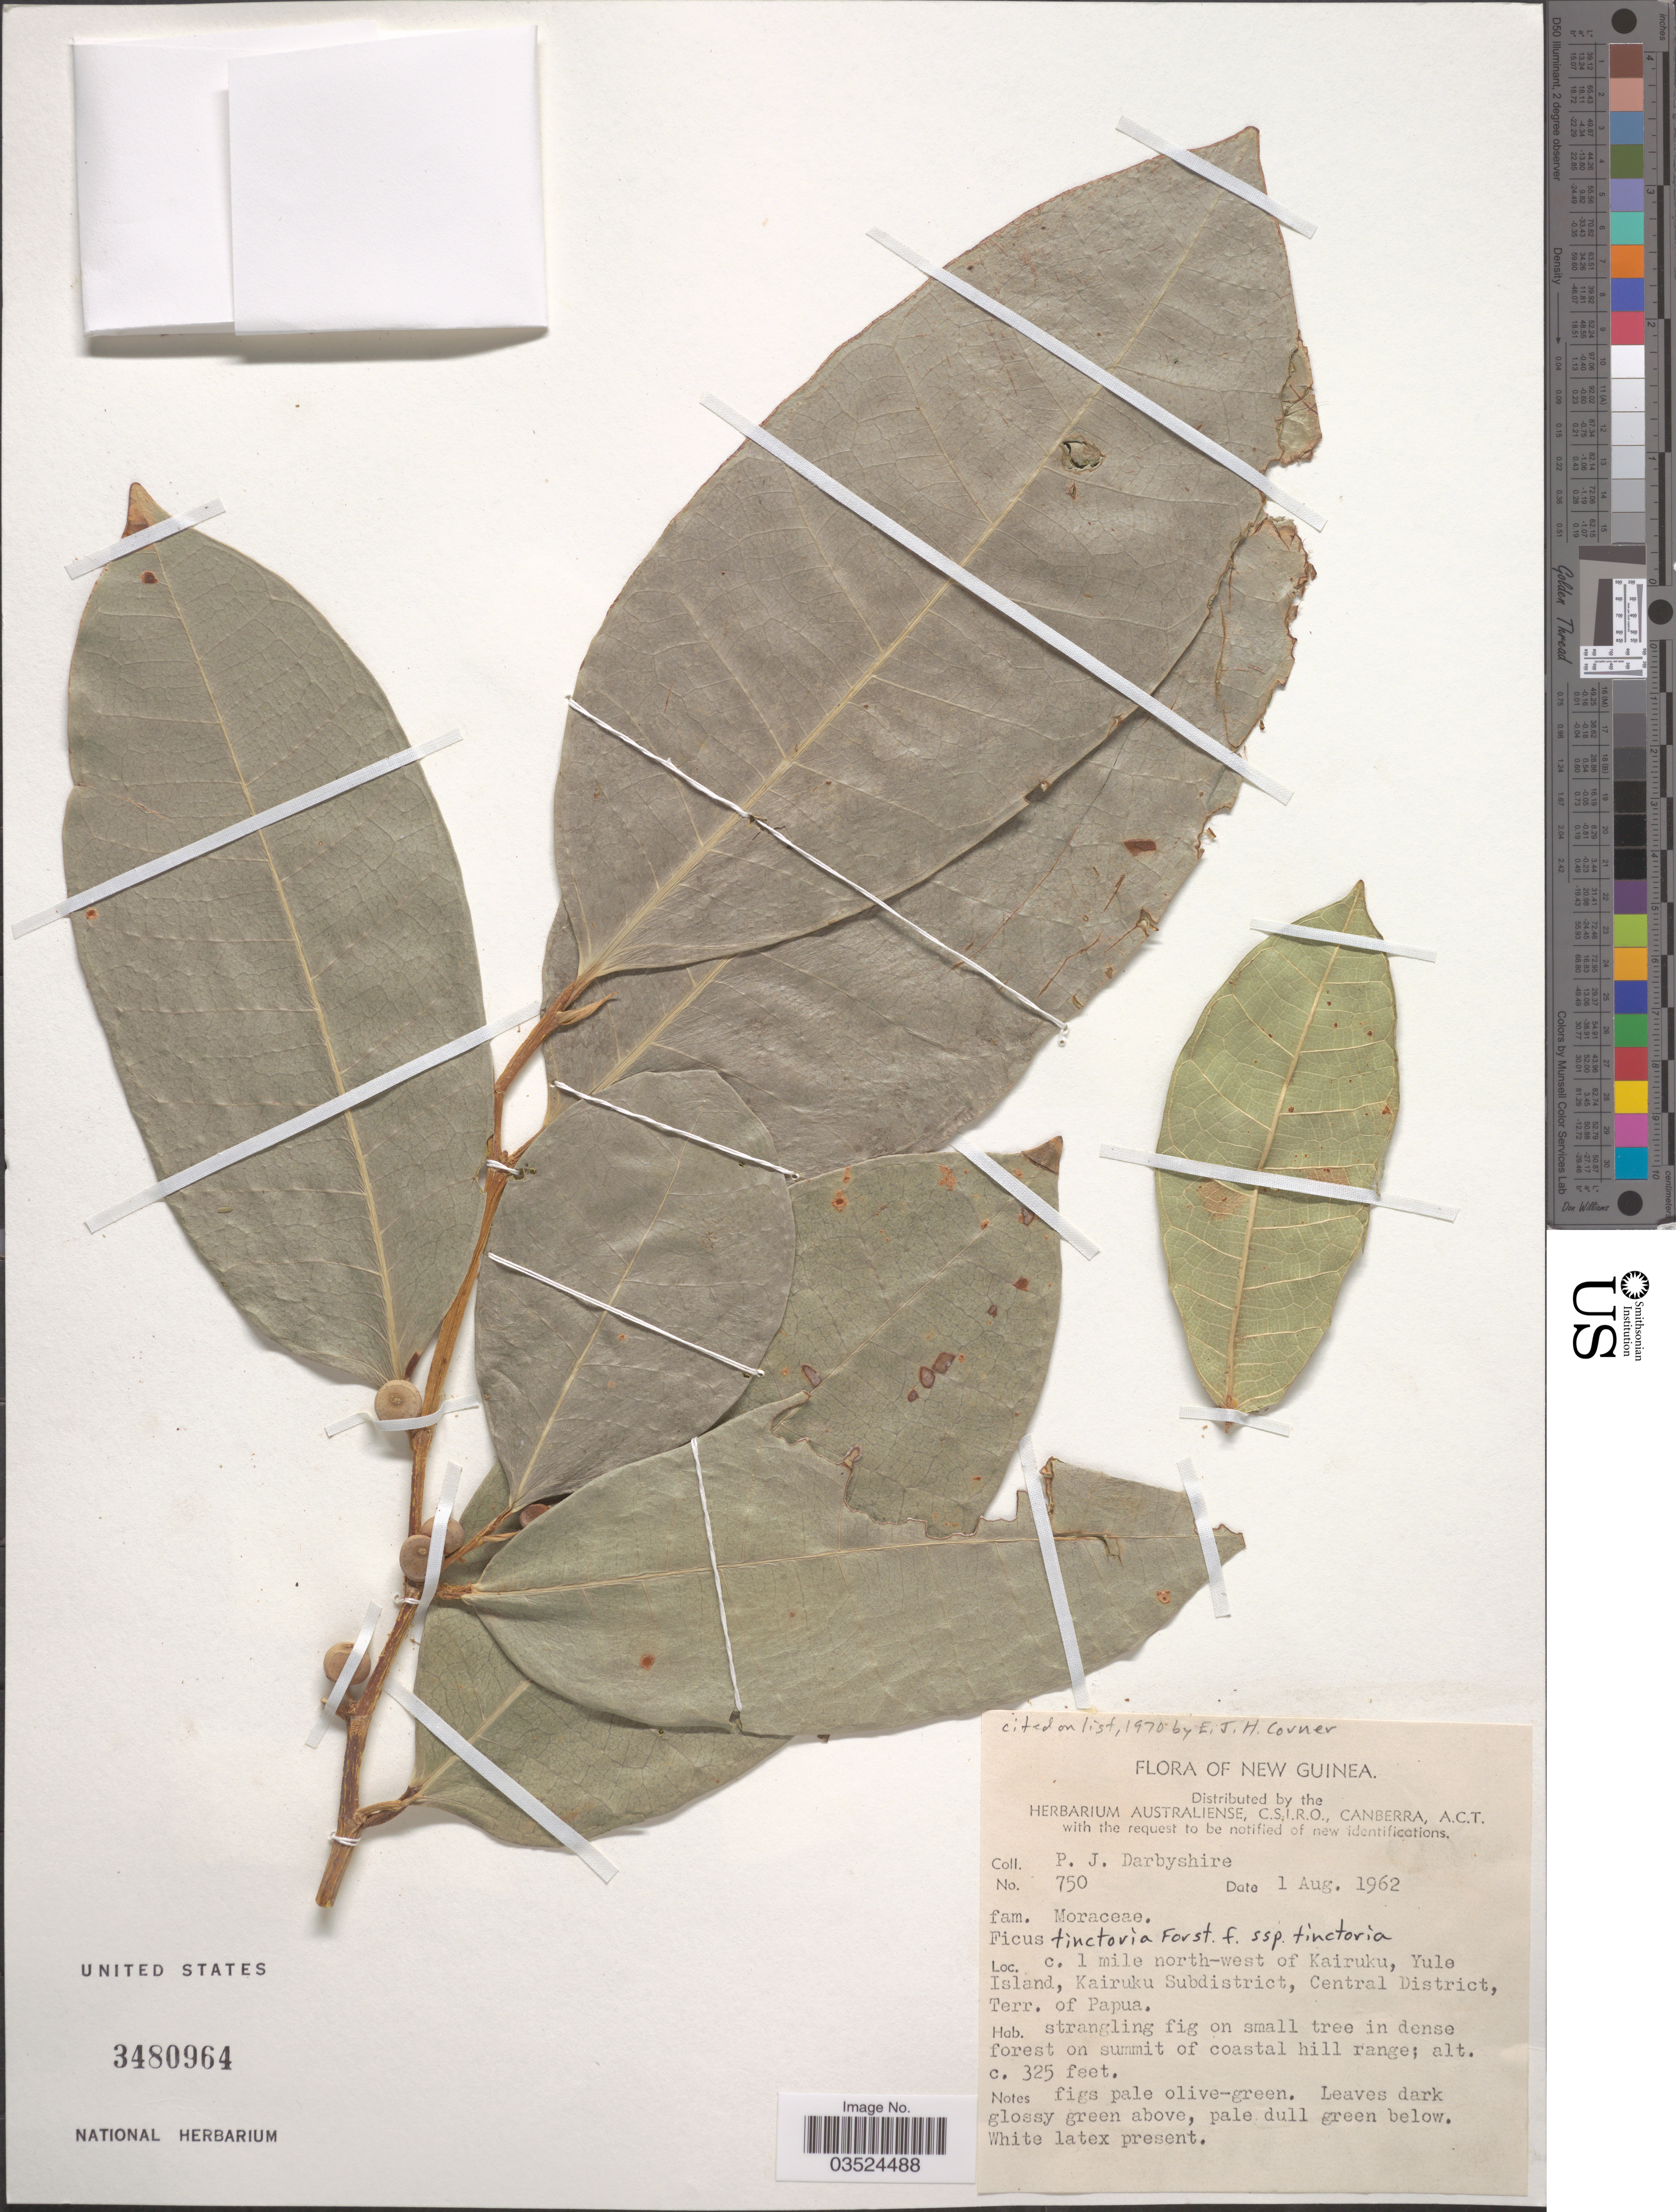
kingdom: Plantae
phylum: Tracheophyta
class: Magnoliopsida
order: Rosales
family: Moraceae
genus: Ficus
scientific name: Ficus tinctoria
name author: G. Forst.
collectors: P. Darbyshire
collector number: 750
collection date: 1962-08-01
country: Papua New Guinea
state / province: Central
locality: New Guinea. C. 1 mile north-west of Kairuku, Yule Island, Kairuku Subdistrict, Central District, Terr. of Papua.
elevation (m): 99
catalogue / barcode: US 3480964